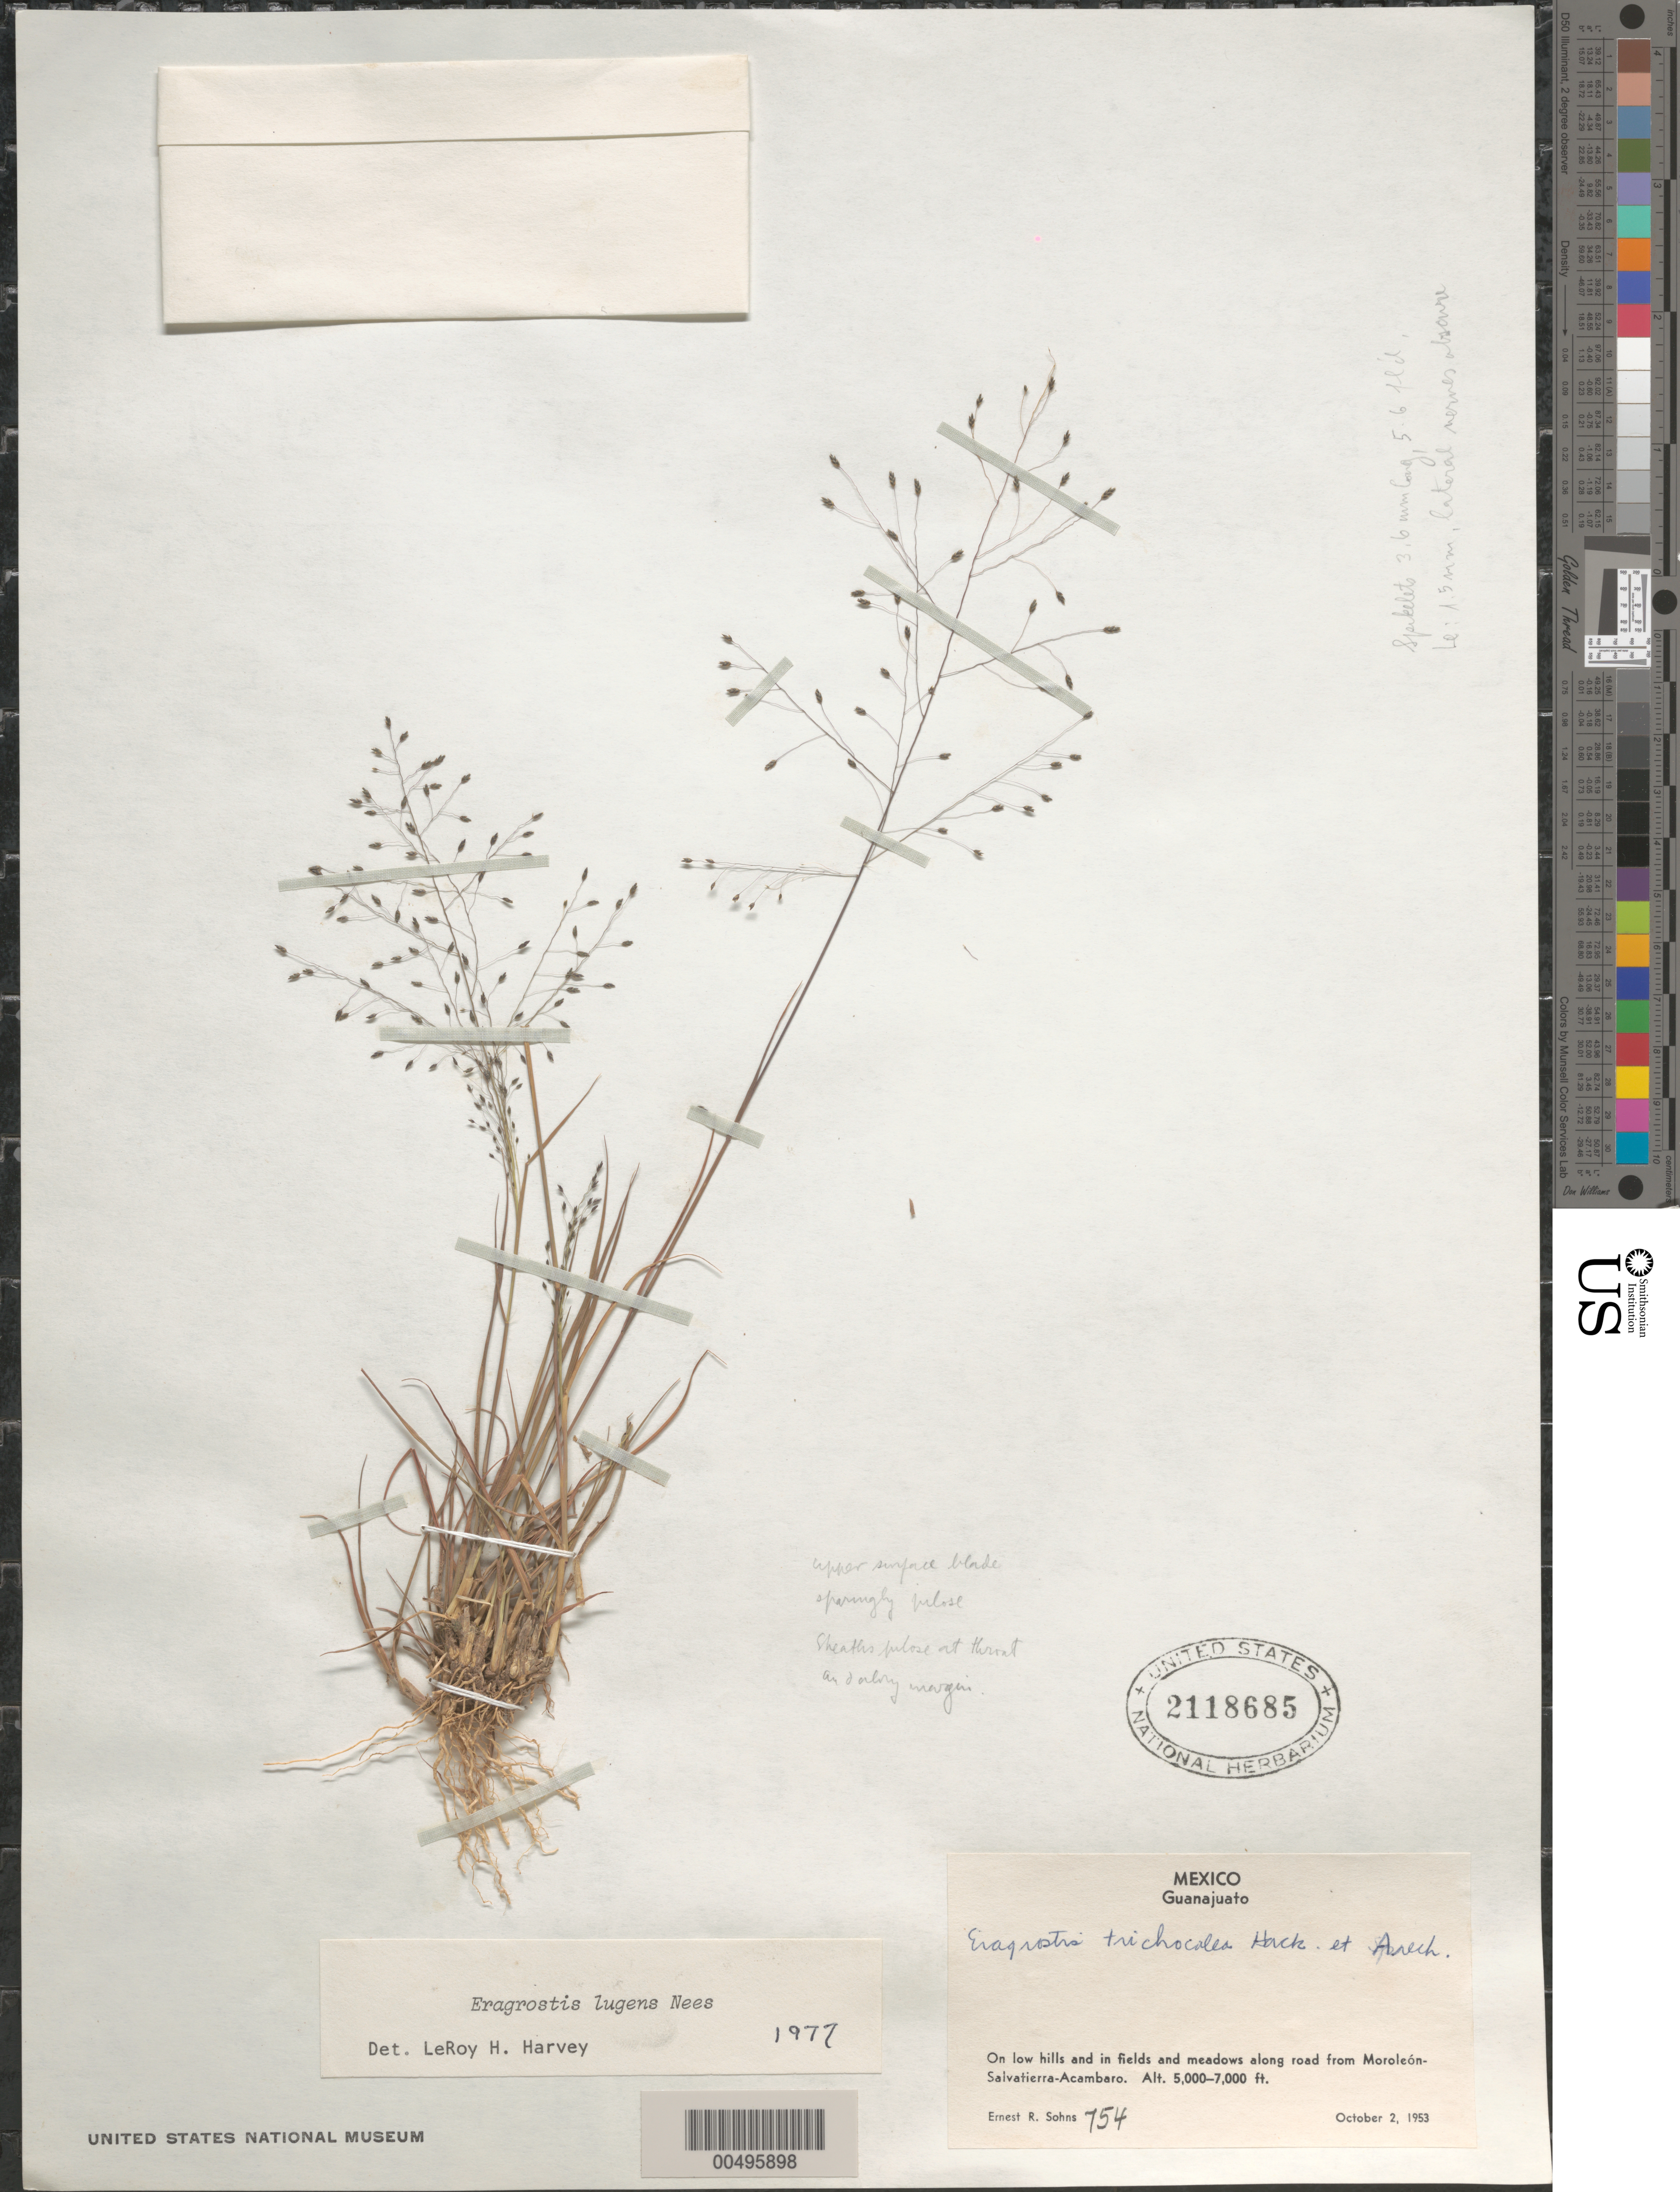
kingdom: Plantae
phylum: Tracheophyta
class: Liliopsida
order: Poales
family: Poaceae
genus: Eragrostis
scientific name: Eragrostis lugens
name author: Nees in Mart.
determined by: Harvey, L. H.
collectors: E. R. Sohns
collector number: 754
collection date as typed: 2 Oct 1953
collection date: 1953-10-02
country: Mexico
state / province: Guanajuato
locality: Along rd from Moroleón - Salvateirra - Acambaro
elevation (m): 1524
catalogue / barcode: US 2118685